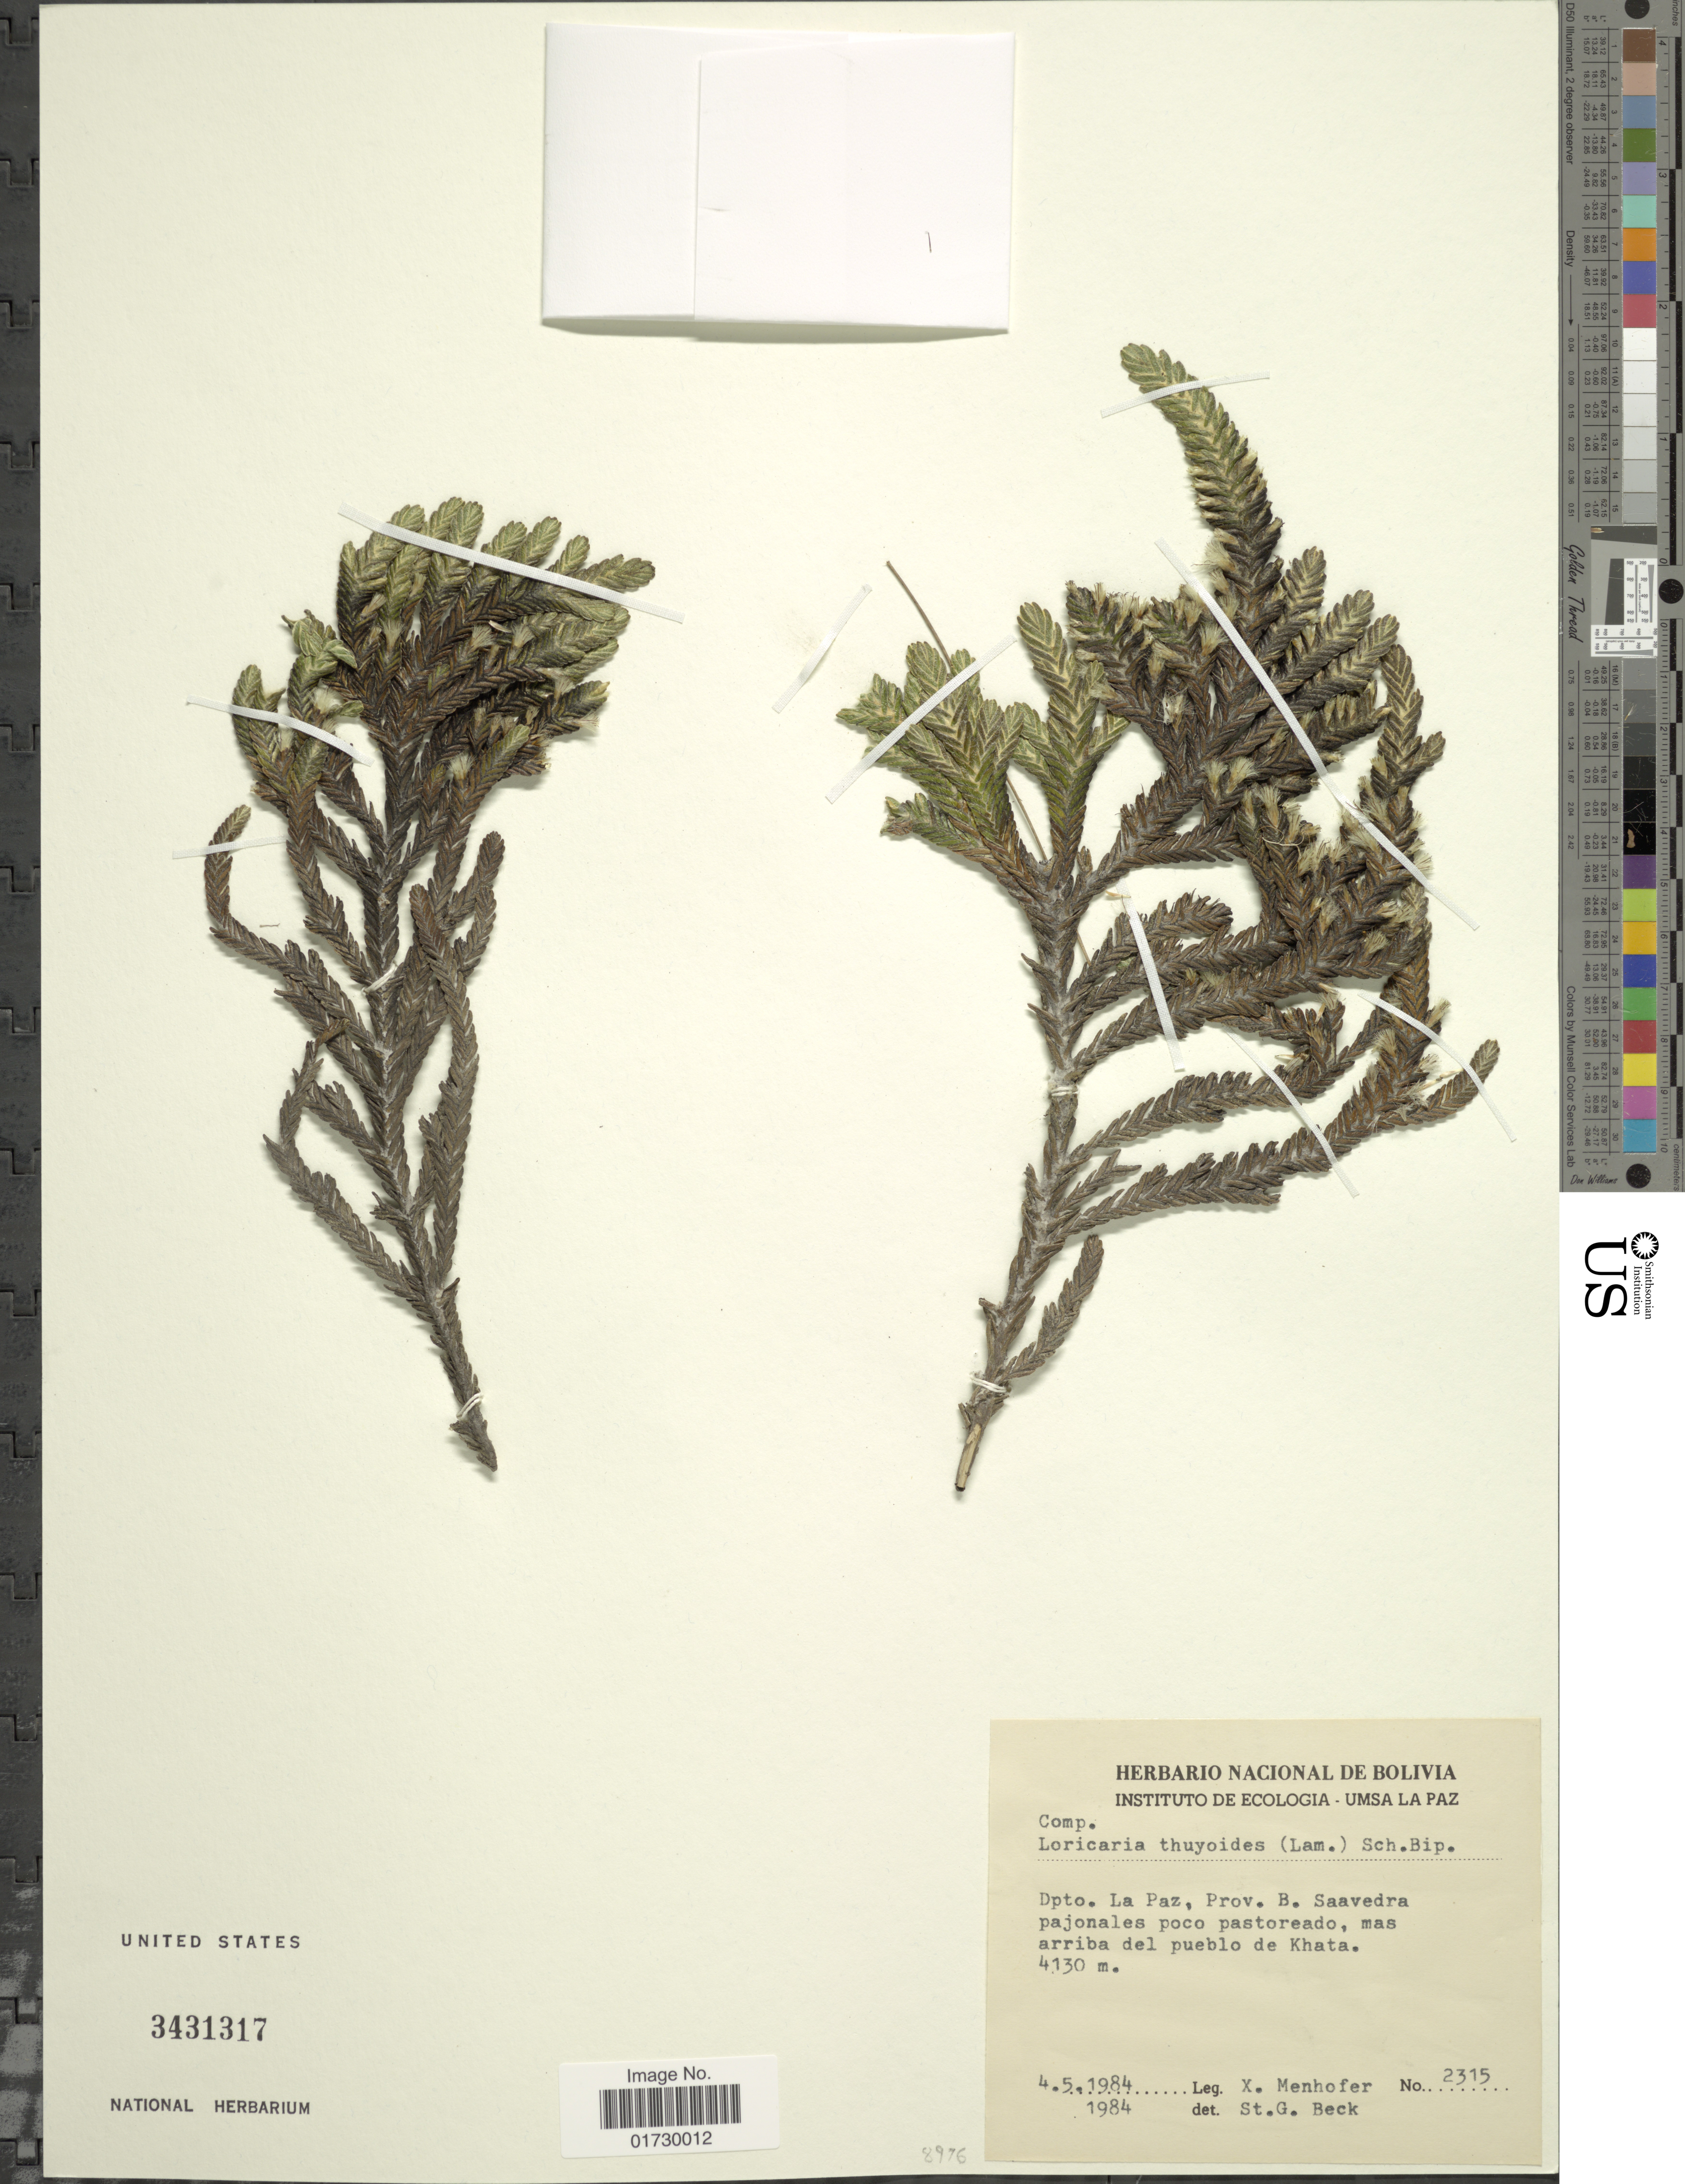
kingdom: Plantae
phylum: Tracheophyta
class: Magnoliopsida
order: Asterales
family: Asteraceae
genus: Loricaria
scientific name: Loricaria thuyoides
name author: (Lam.) Sch. Bip.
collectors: X. Menhofer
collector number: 2315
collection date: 1984-05-04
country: Bolivia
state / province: La Paz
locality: Prov. B. Saavedra pajonales poco pastoreado, mas arriba del pueblo de Khata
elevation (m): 4130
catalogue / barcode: US 3431317